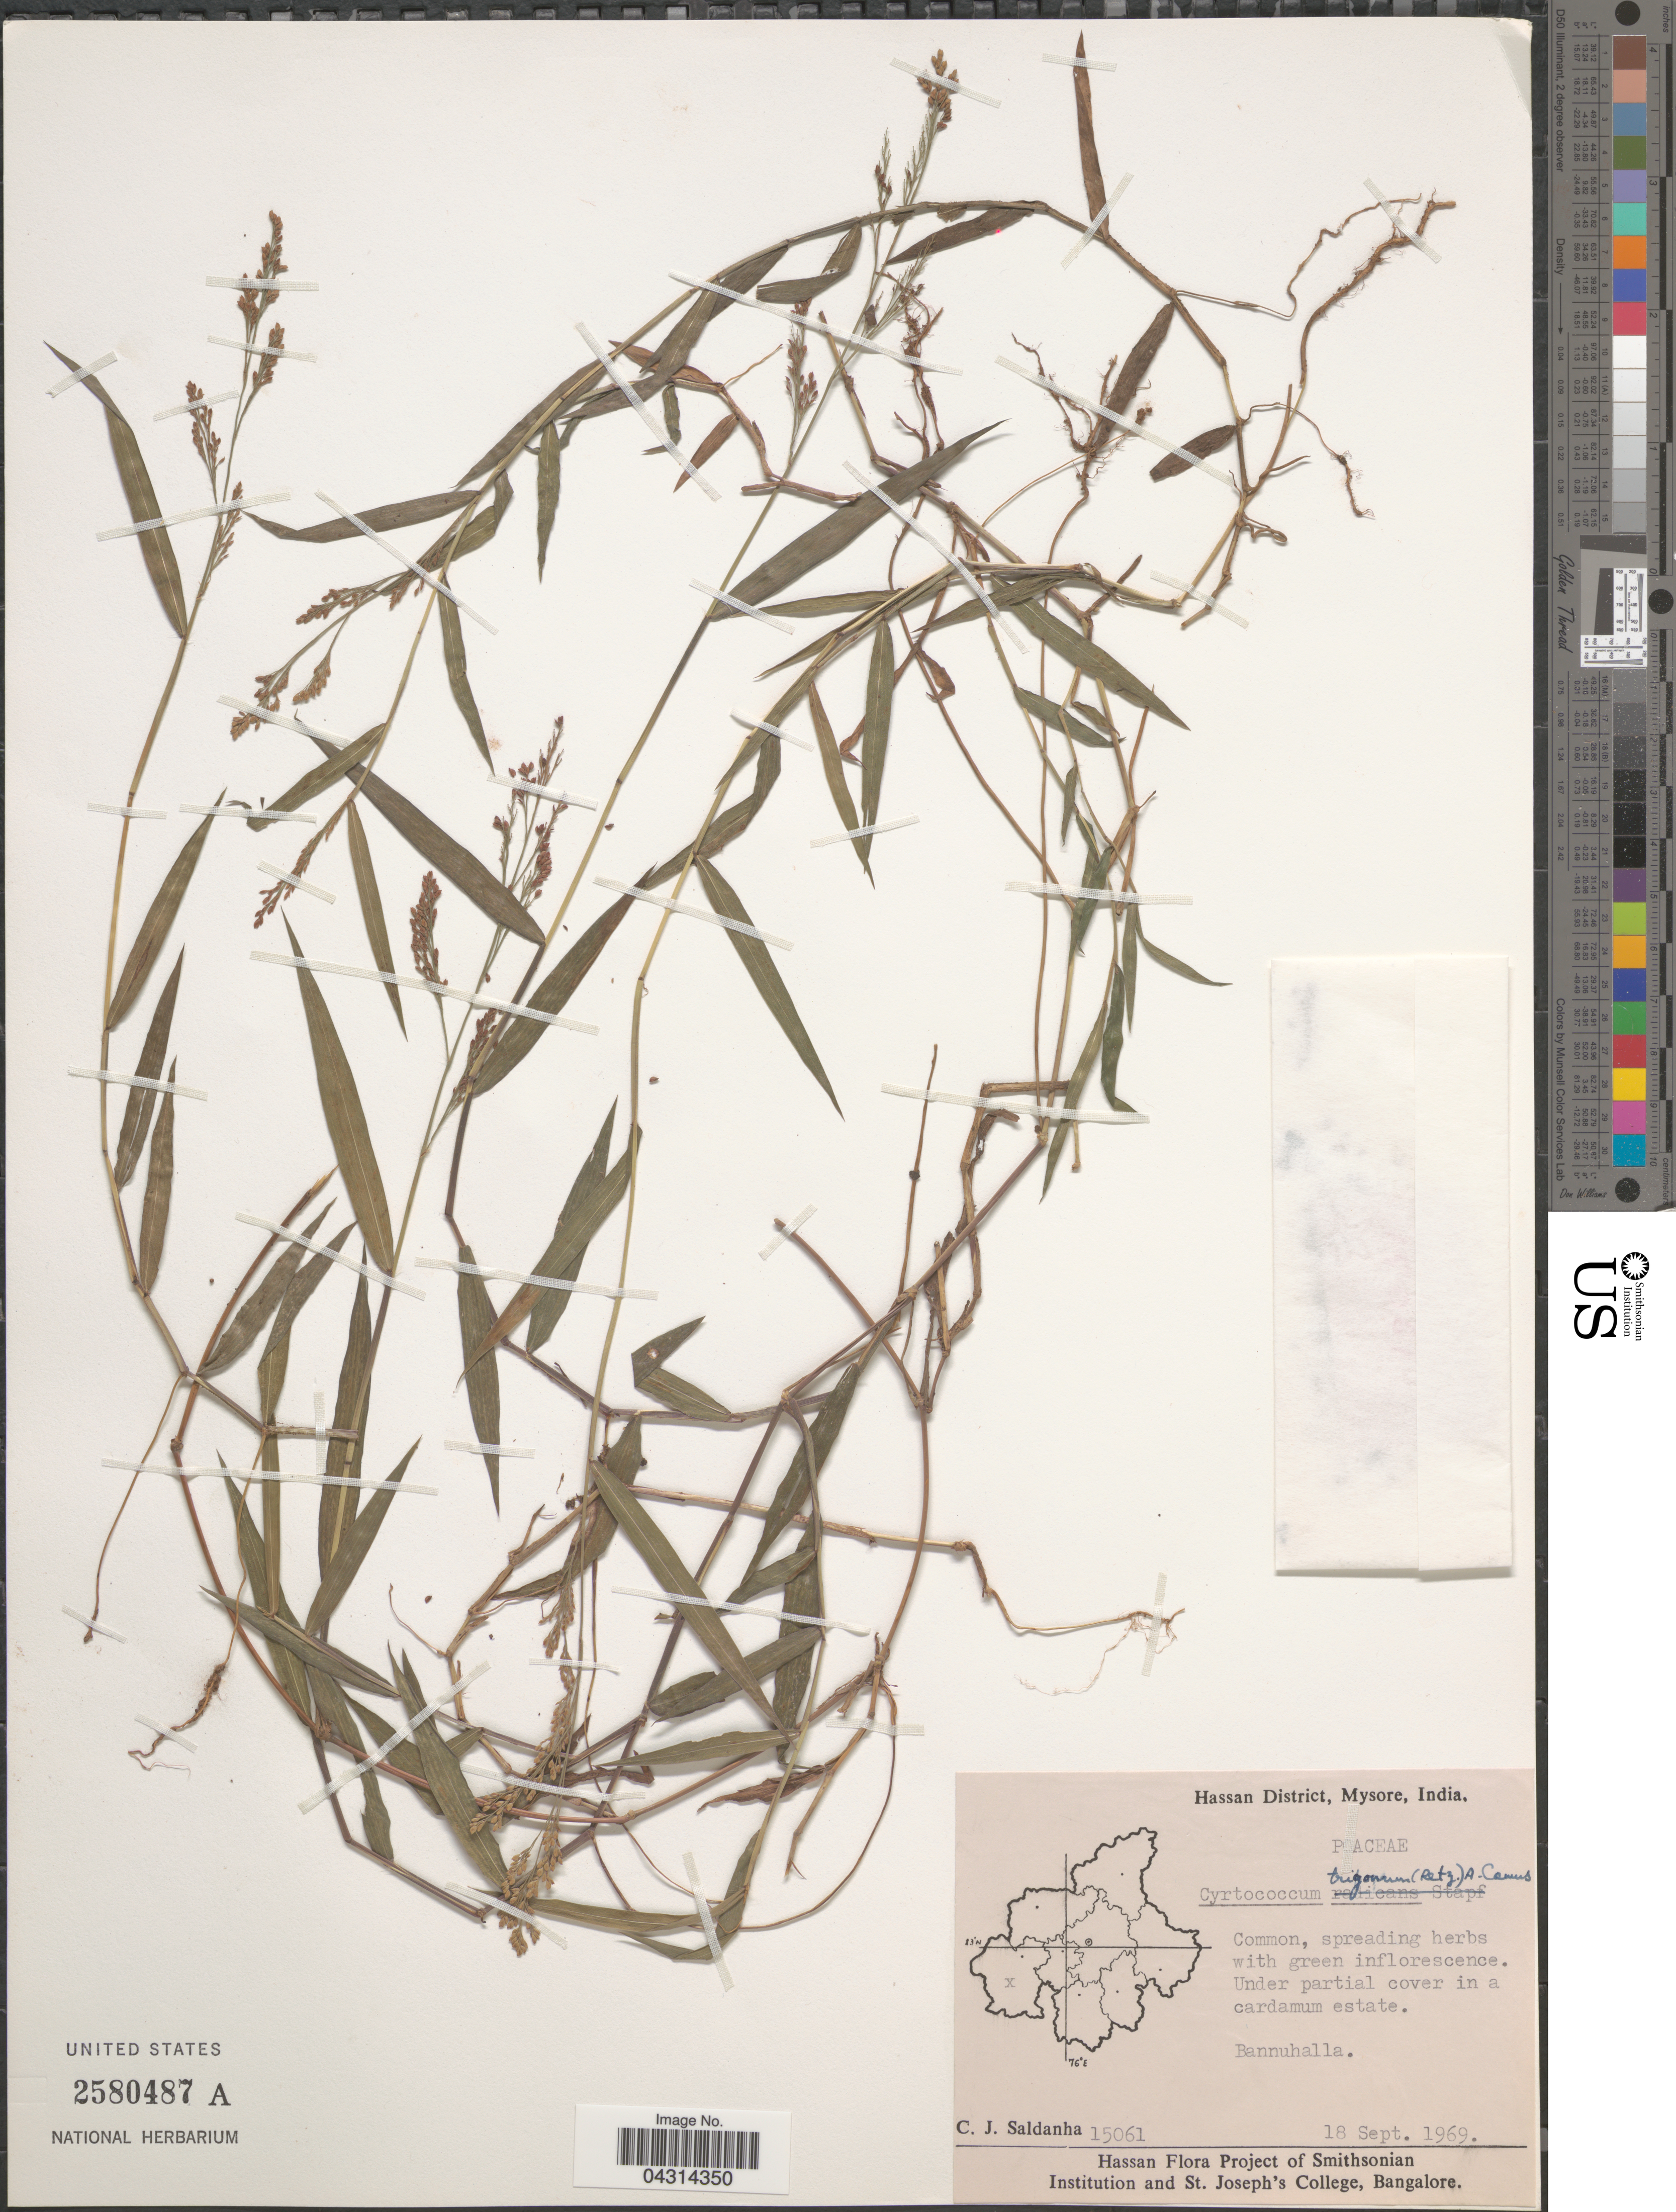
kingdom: Plantae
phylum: Tracheophyta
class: Liliopsida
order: Poales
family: Poaceae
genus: Cyrtococcum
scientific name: Cyrtococcum trigonum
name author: (Retz.) A. Camus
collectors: C. J. Saldanha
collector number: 15061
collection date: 1969-09-18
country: India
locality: Hassan District, Mysore. Bannuhalla.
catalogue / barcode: US 2580487A